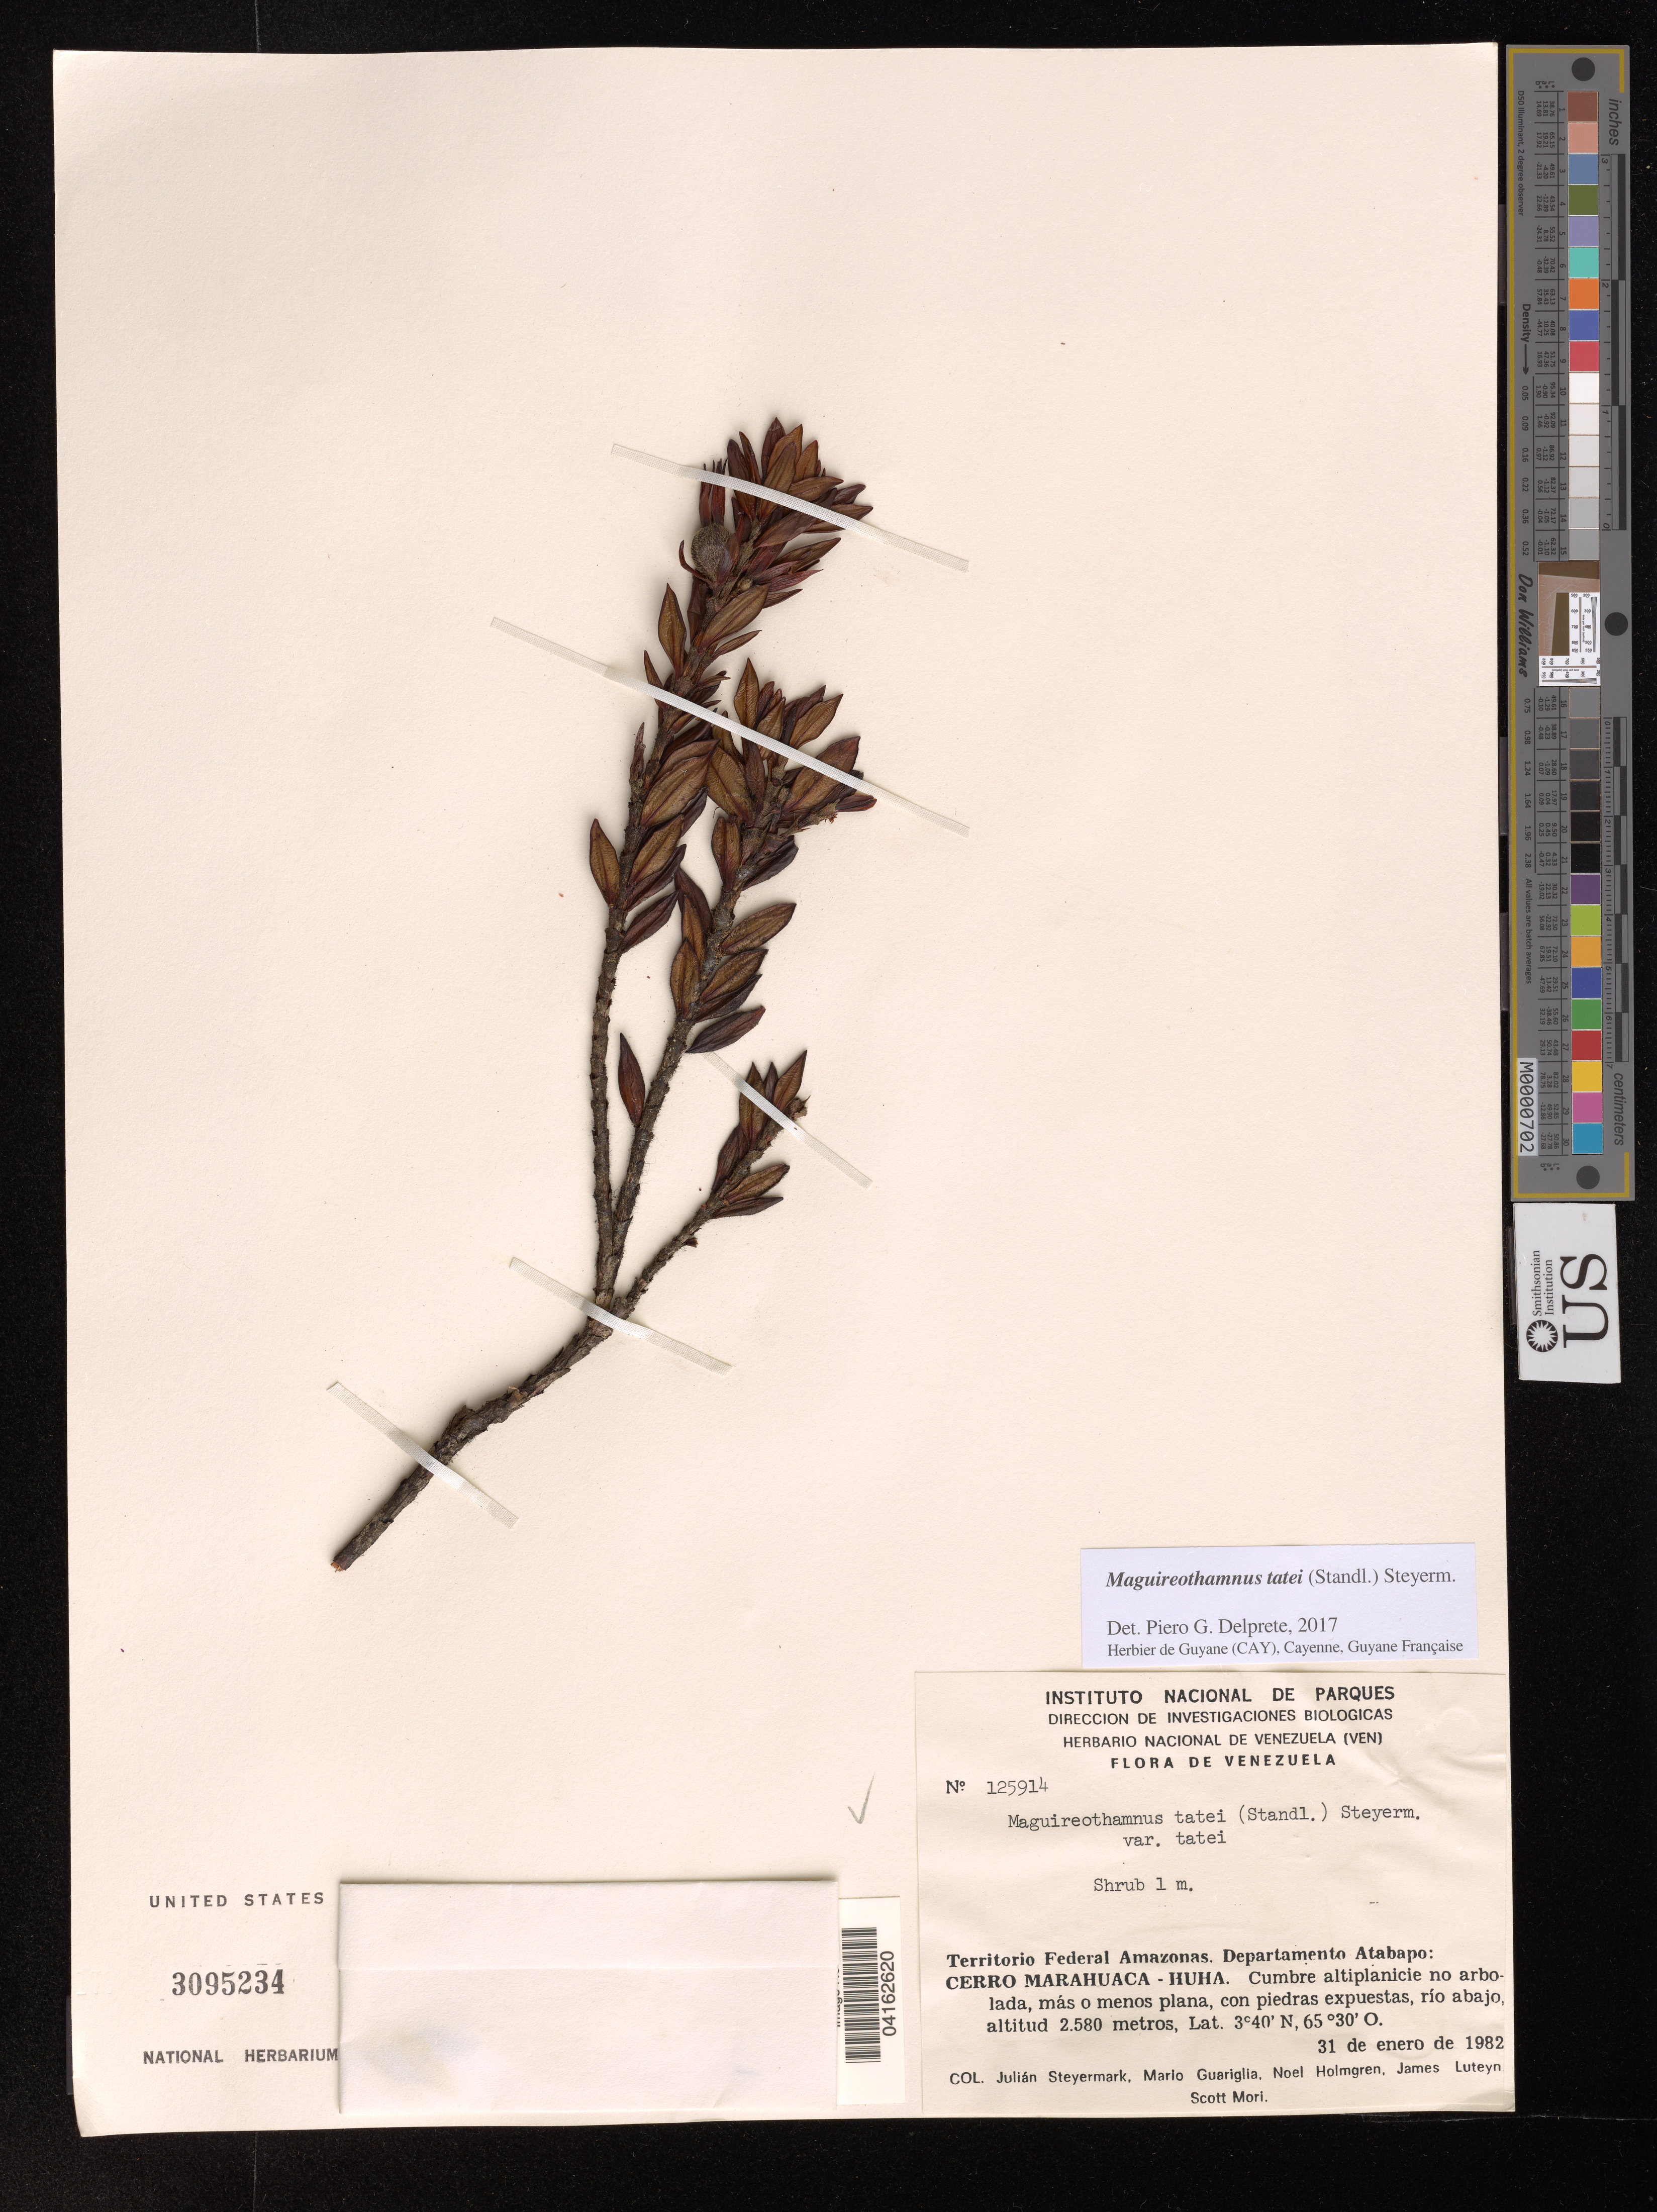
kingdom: Plantae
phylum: Tracheophyta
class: Magnoliopsida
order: Gentianales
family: Rubiaceae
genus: Maguireothamnus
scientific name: Maguireothamnus tatei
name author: (Standl.) Steyerm.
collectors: J. Steyermark, M. Guariglia & N. H. Holmgren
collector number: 125914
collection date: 1982-01-31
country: Venezuela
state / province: Amazonas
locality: Departamento Atabapo: Cerro Marahuaca - Huha.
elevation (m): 2580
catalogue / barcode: US 3095234